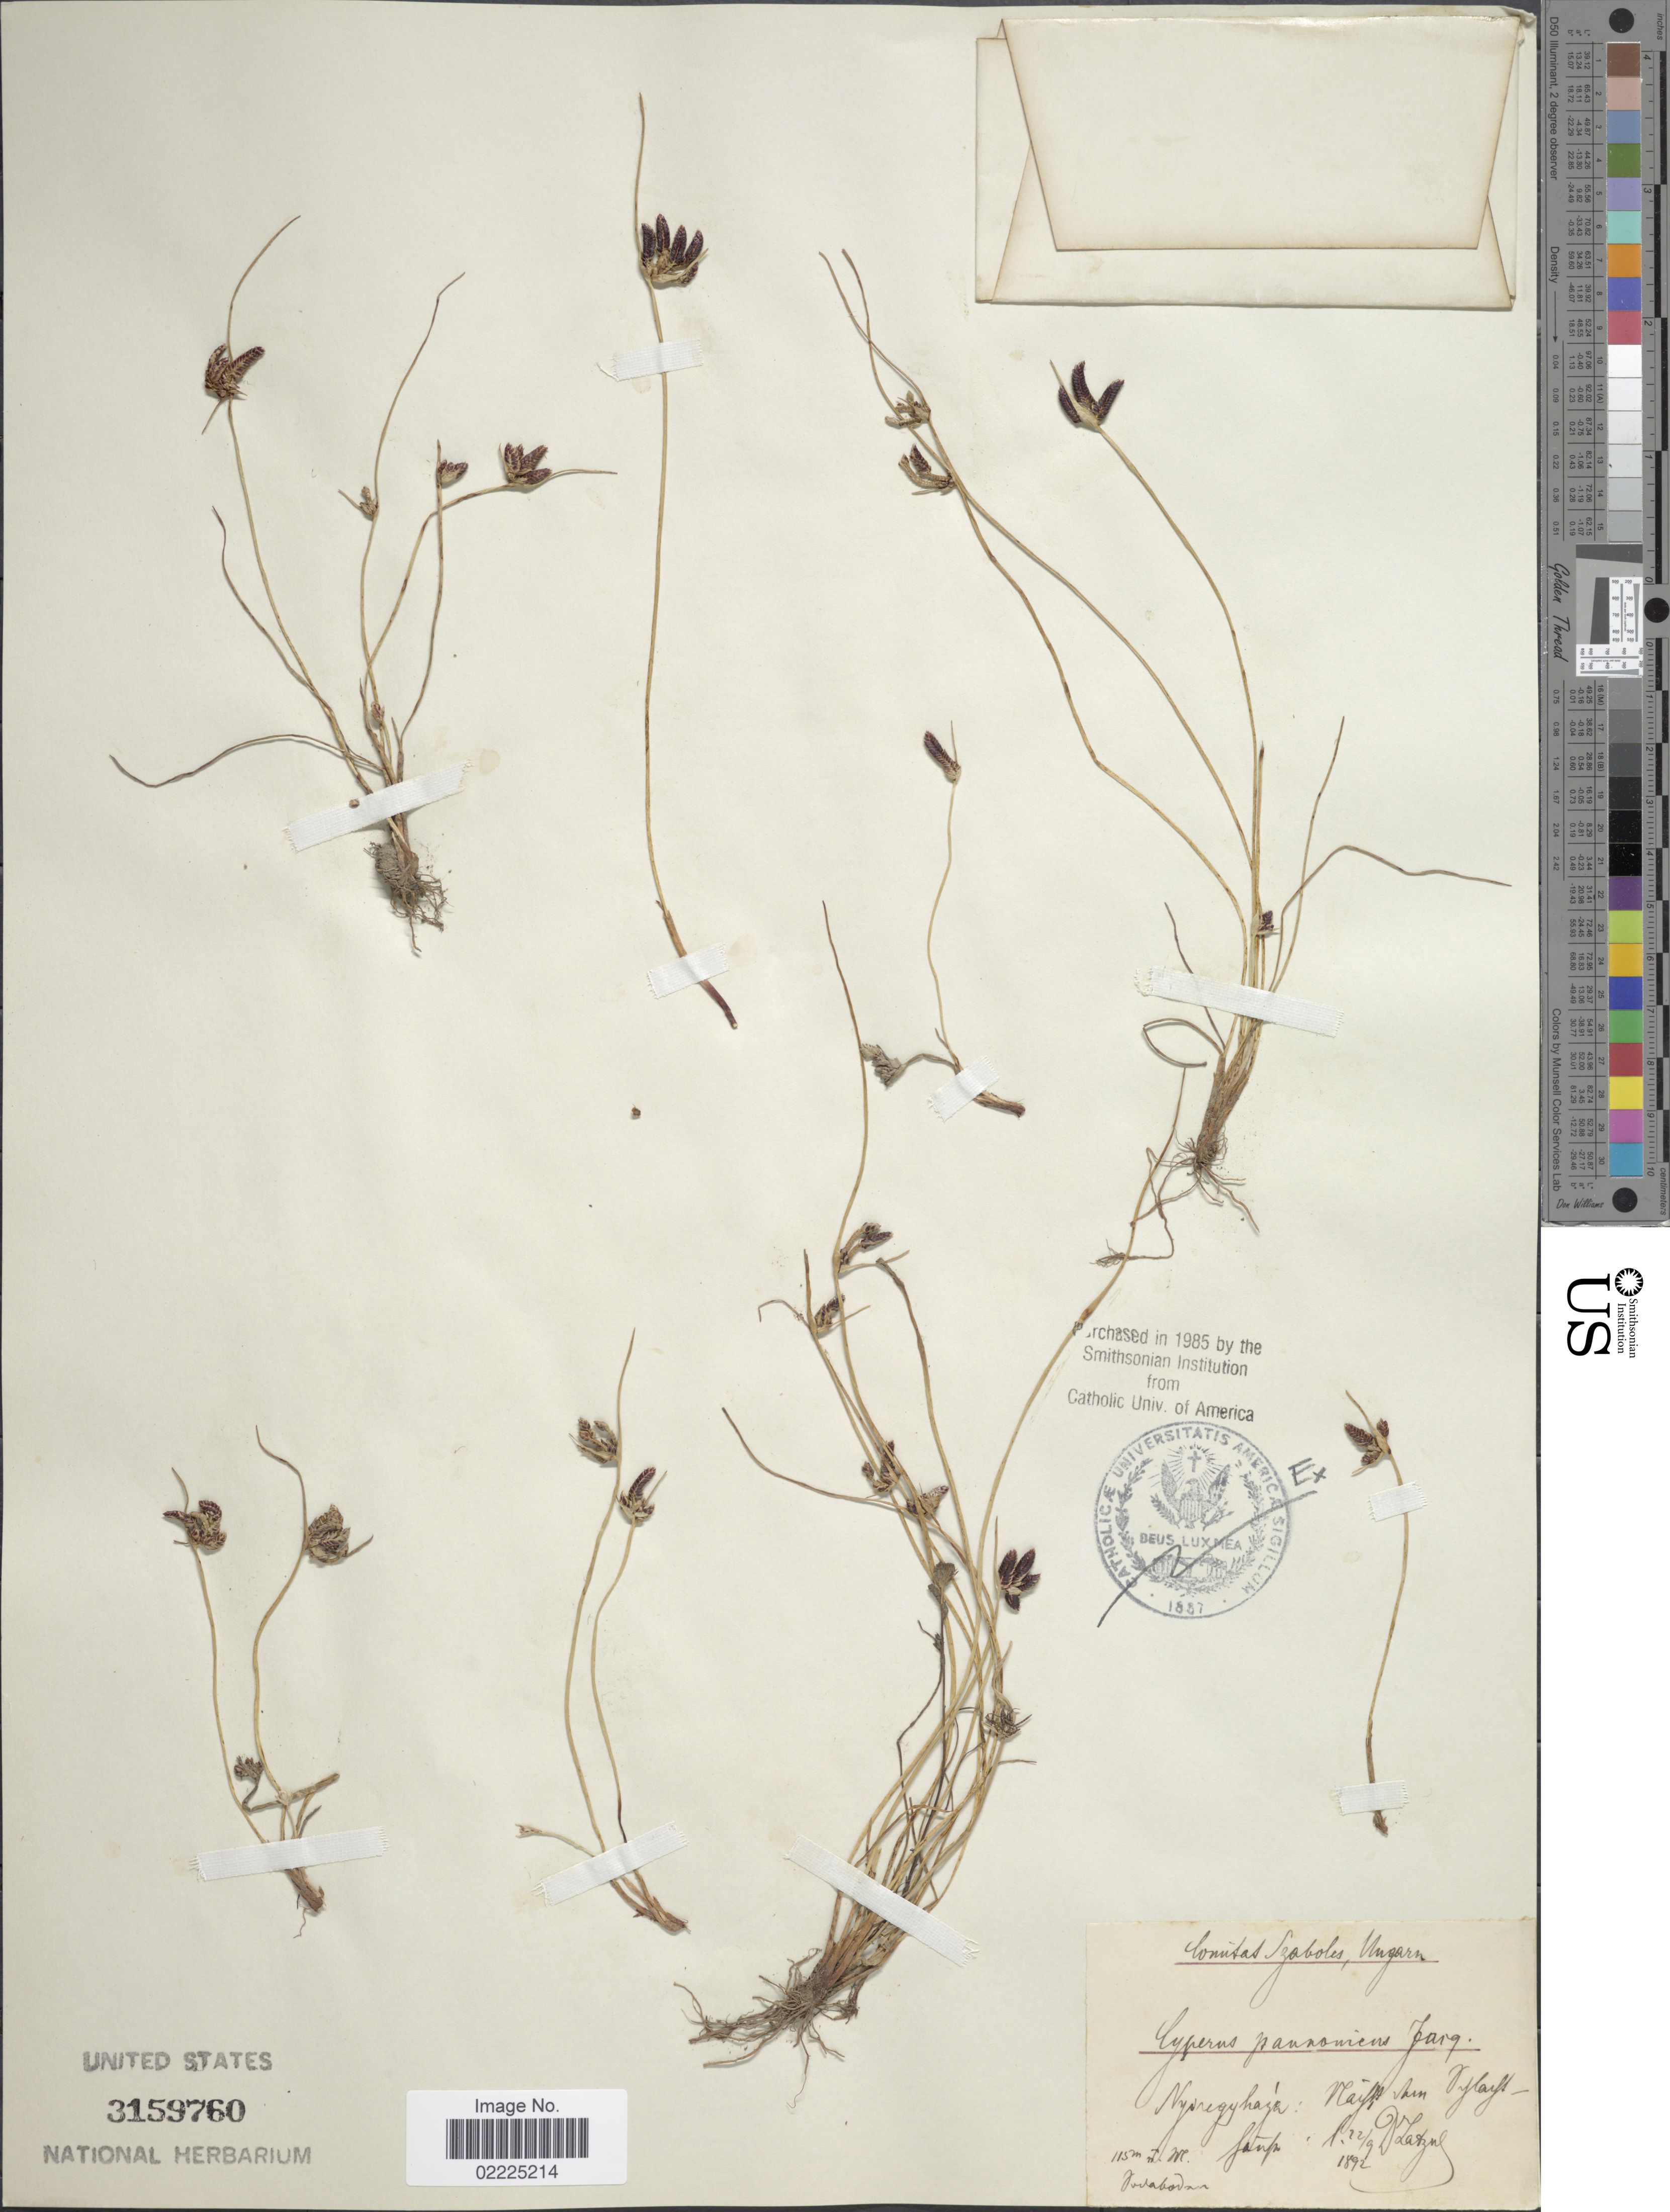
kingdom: Plantae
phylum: Tracheophyta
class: Liliopsida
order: Poales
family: Cyperaceae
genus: Cyperus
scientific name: Cyperus pannonicus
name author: Jacq.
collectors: A. Latzel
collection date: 1892-09-22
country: Hungary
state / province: Szabolcs-Szatmár-Bereg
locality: Comitat Szabolcs, Ungarn. Nyíregyháza: Maifs Shen Ojlaifs [interpreted]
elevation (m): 115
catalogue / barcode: US 3159760